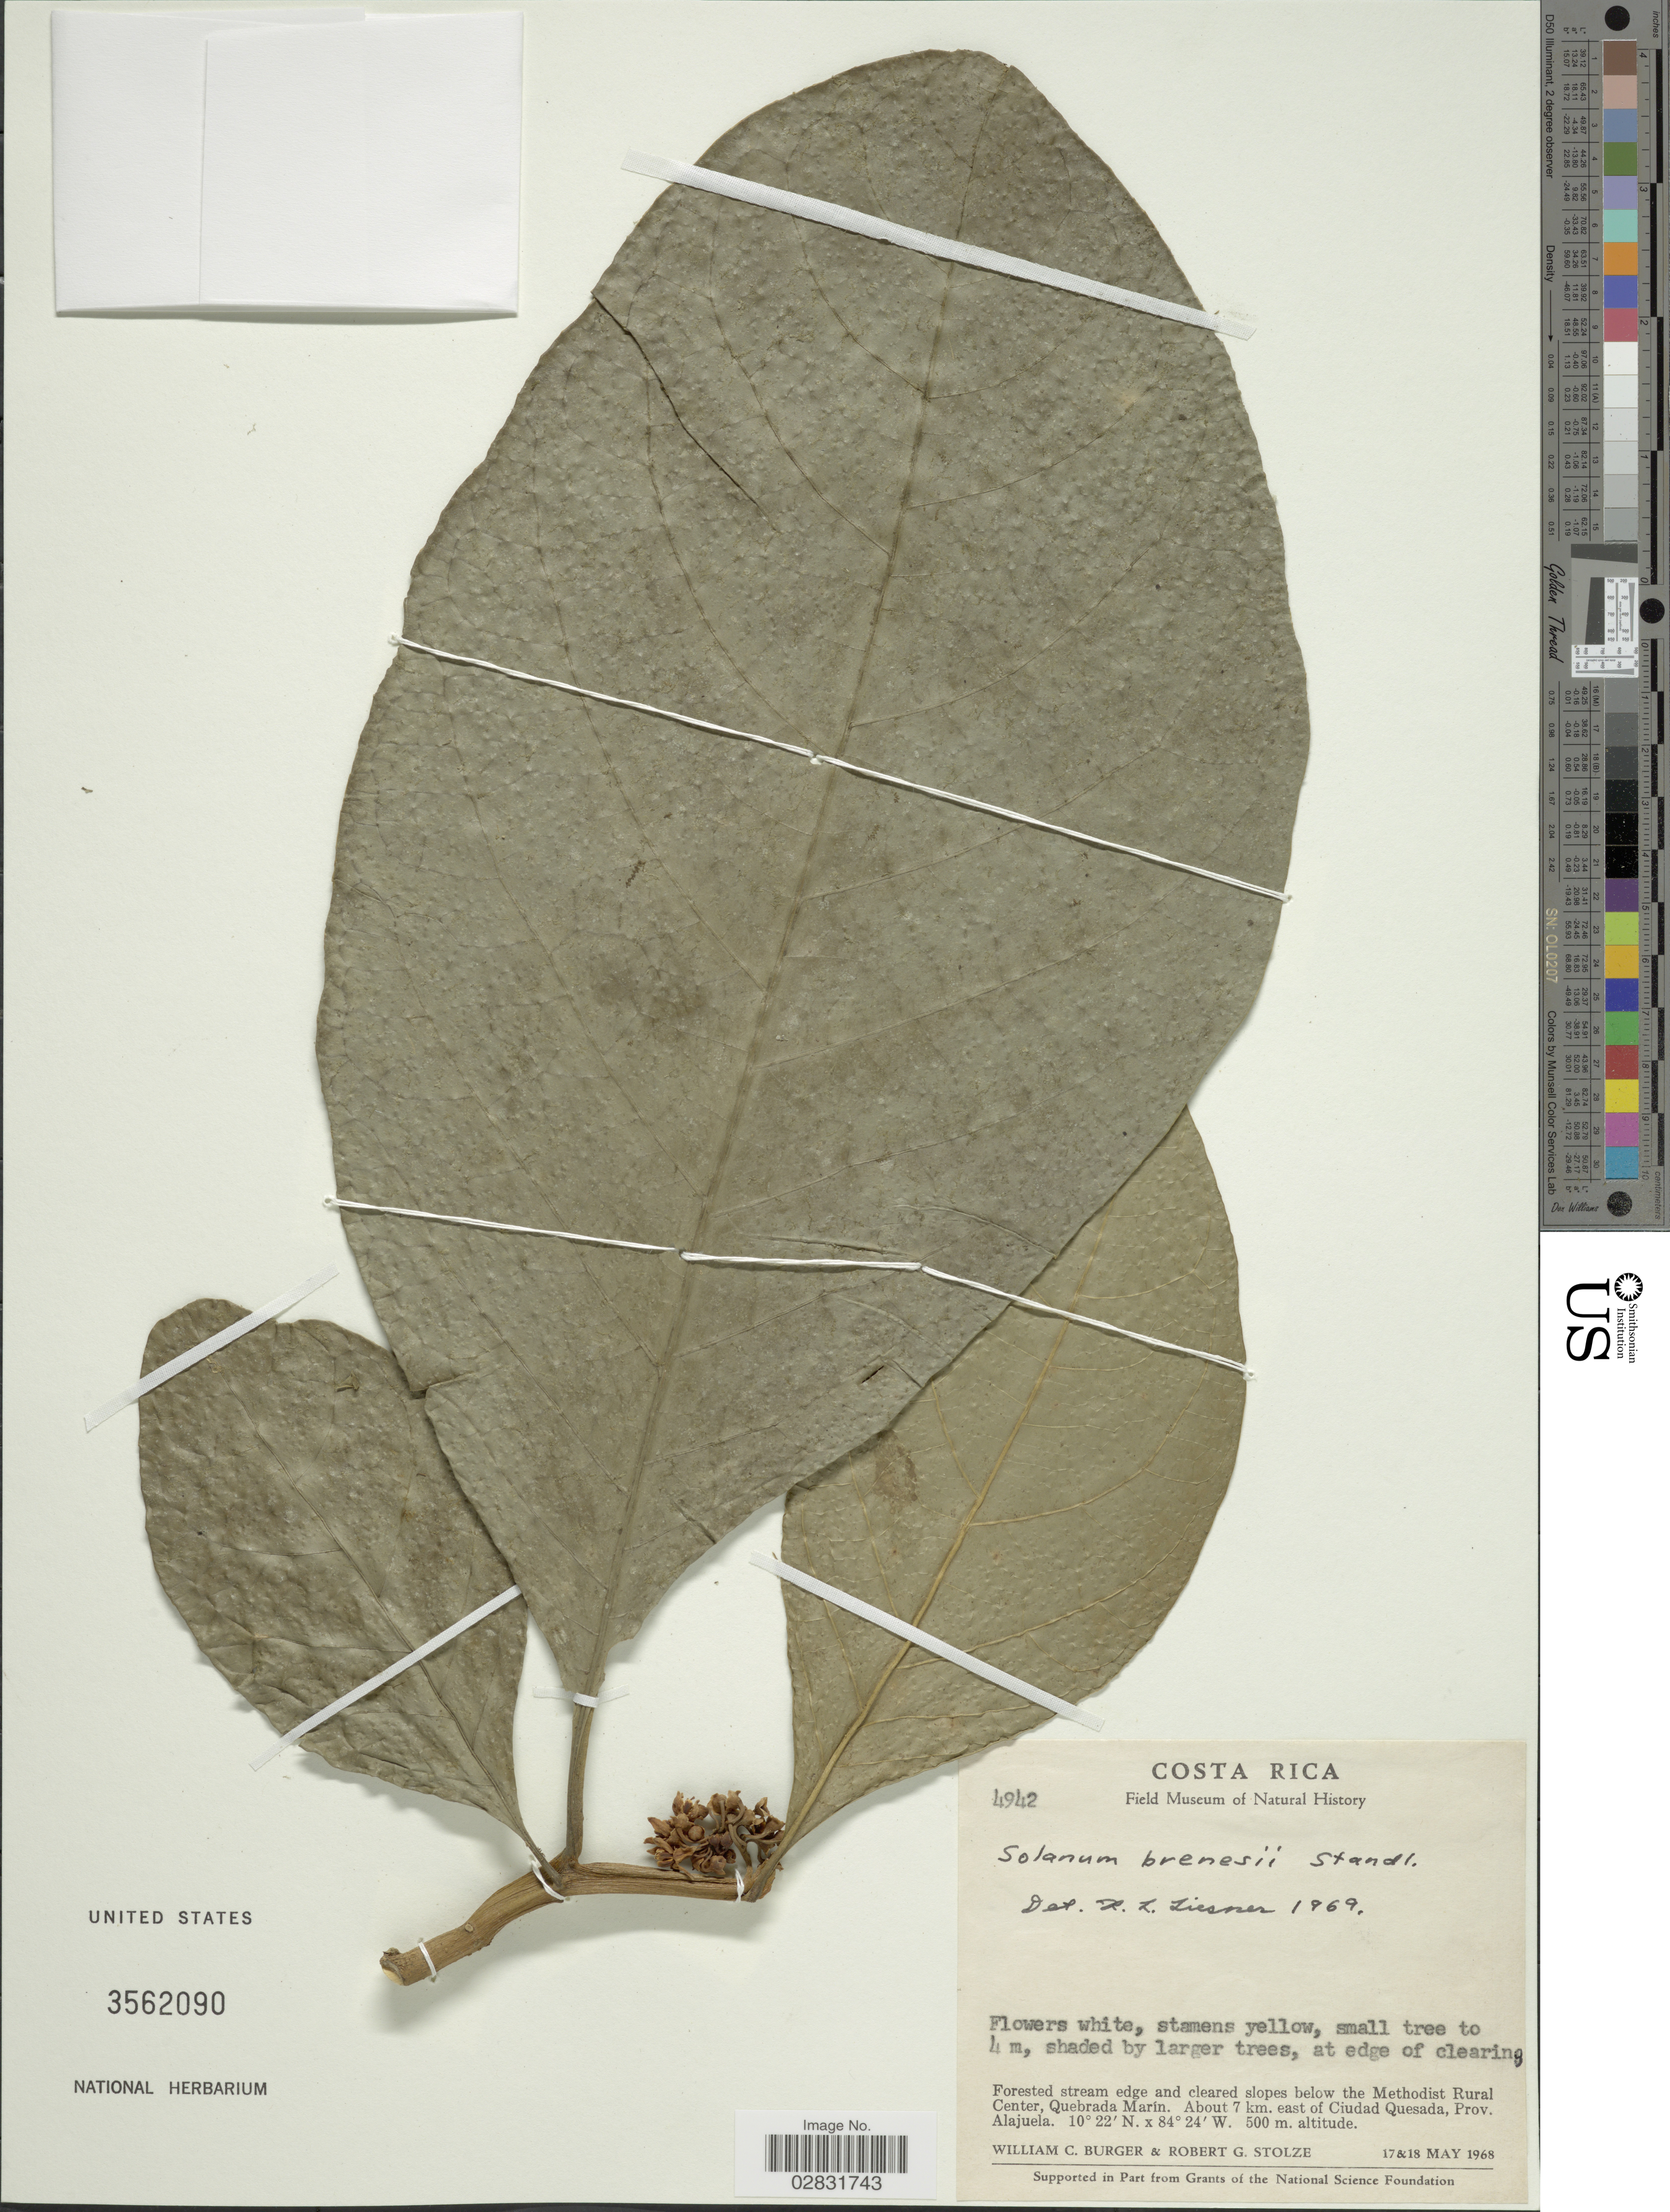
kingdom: Plantae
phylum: Tracheophyta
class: Magnoliopsida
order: Solanales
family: Solanaceae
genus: Solanum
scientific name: Solanum brenesii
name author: C.V. Morton & Standl.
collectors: W. Burger & R. G. Stolze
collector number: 4942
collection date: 1968-05-17/1968-05-18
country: Costa Rica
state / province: Alajuela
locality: Forested stream edge and cleared slopes below the Methodist Rural Center, Quebrada Marín. About 7 km. east of Ciudad Quesada.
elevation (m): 500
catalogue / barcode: US 3562090